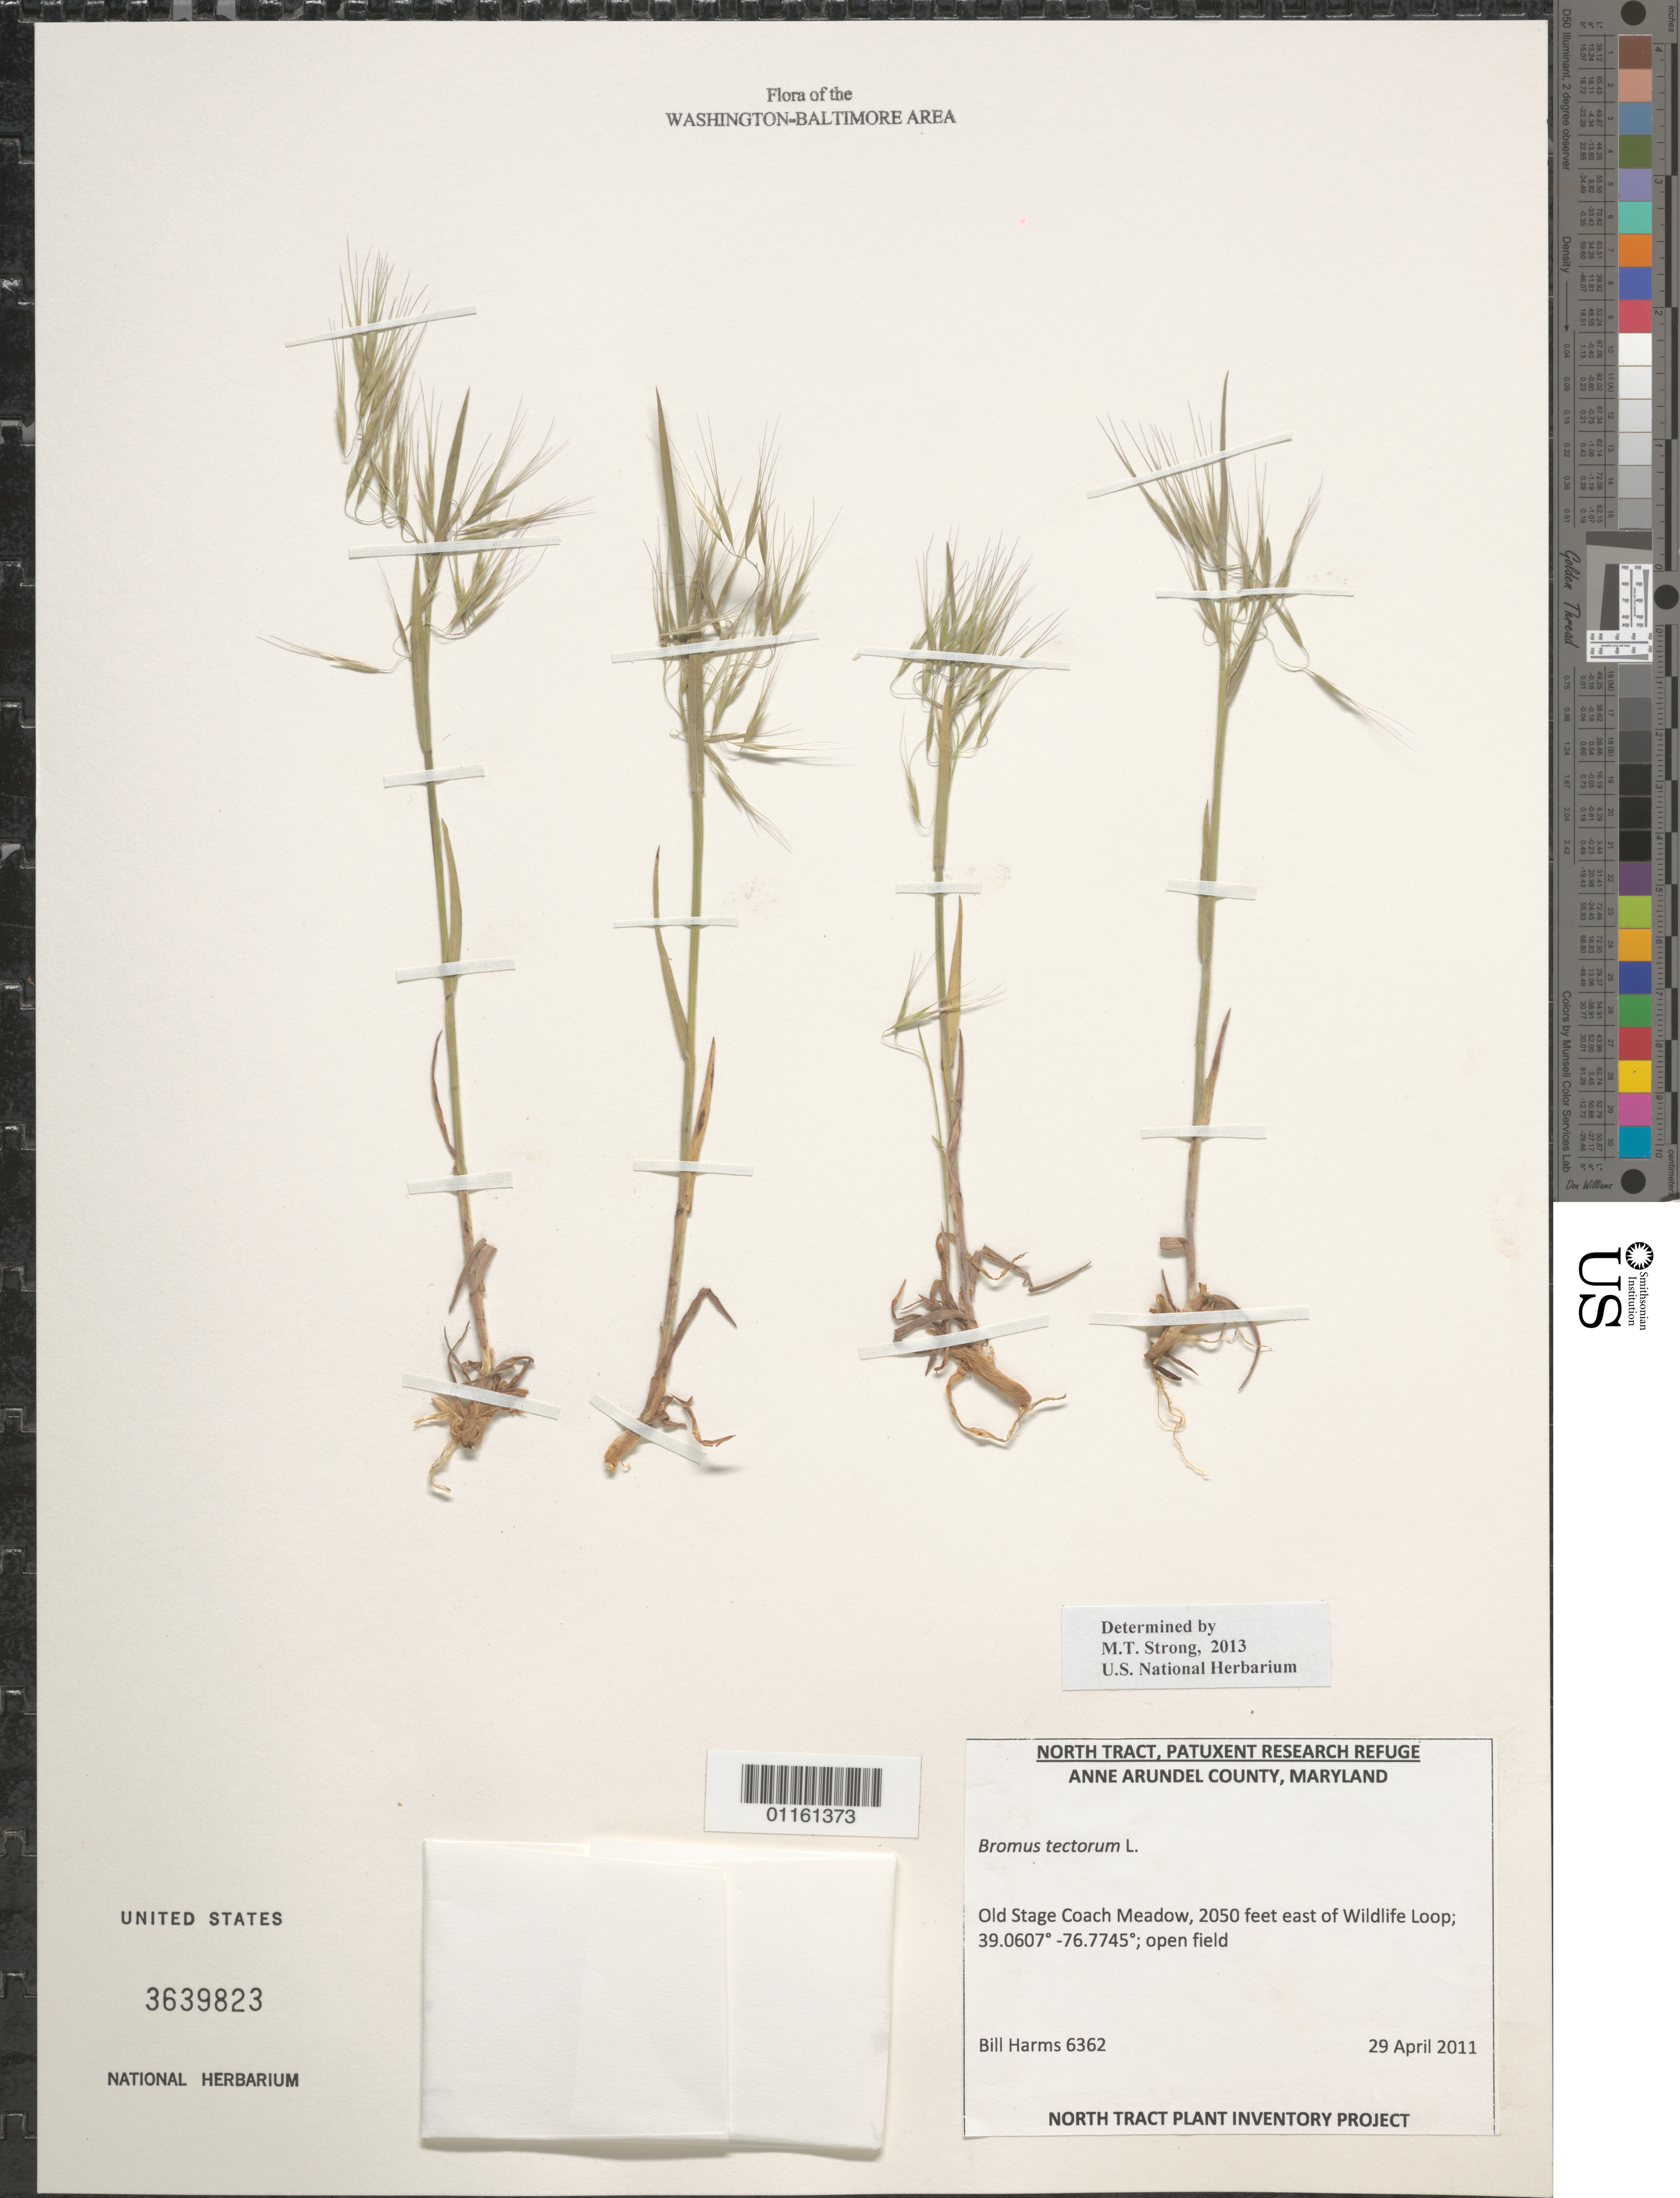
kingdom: Plantae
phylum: Tracheophyta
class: Liliopsida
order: Poales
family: Poaceae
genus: Bromus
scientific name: Bromus tectorum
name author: L.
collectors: B. Harms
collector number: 6362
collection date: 2011-04-29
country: United States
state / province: Maryland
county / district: Anne Arundel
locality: Old Stage Coach Meadow, 2050 feet east of Wildlife Loop.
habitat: open field.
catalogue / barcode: US 3639823